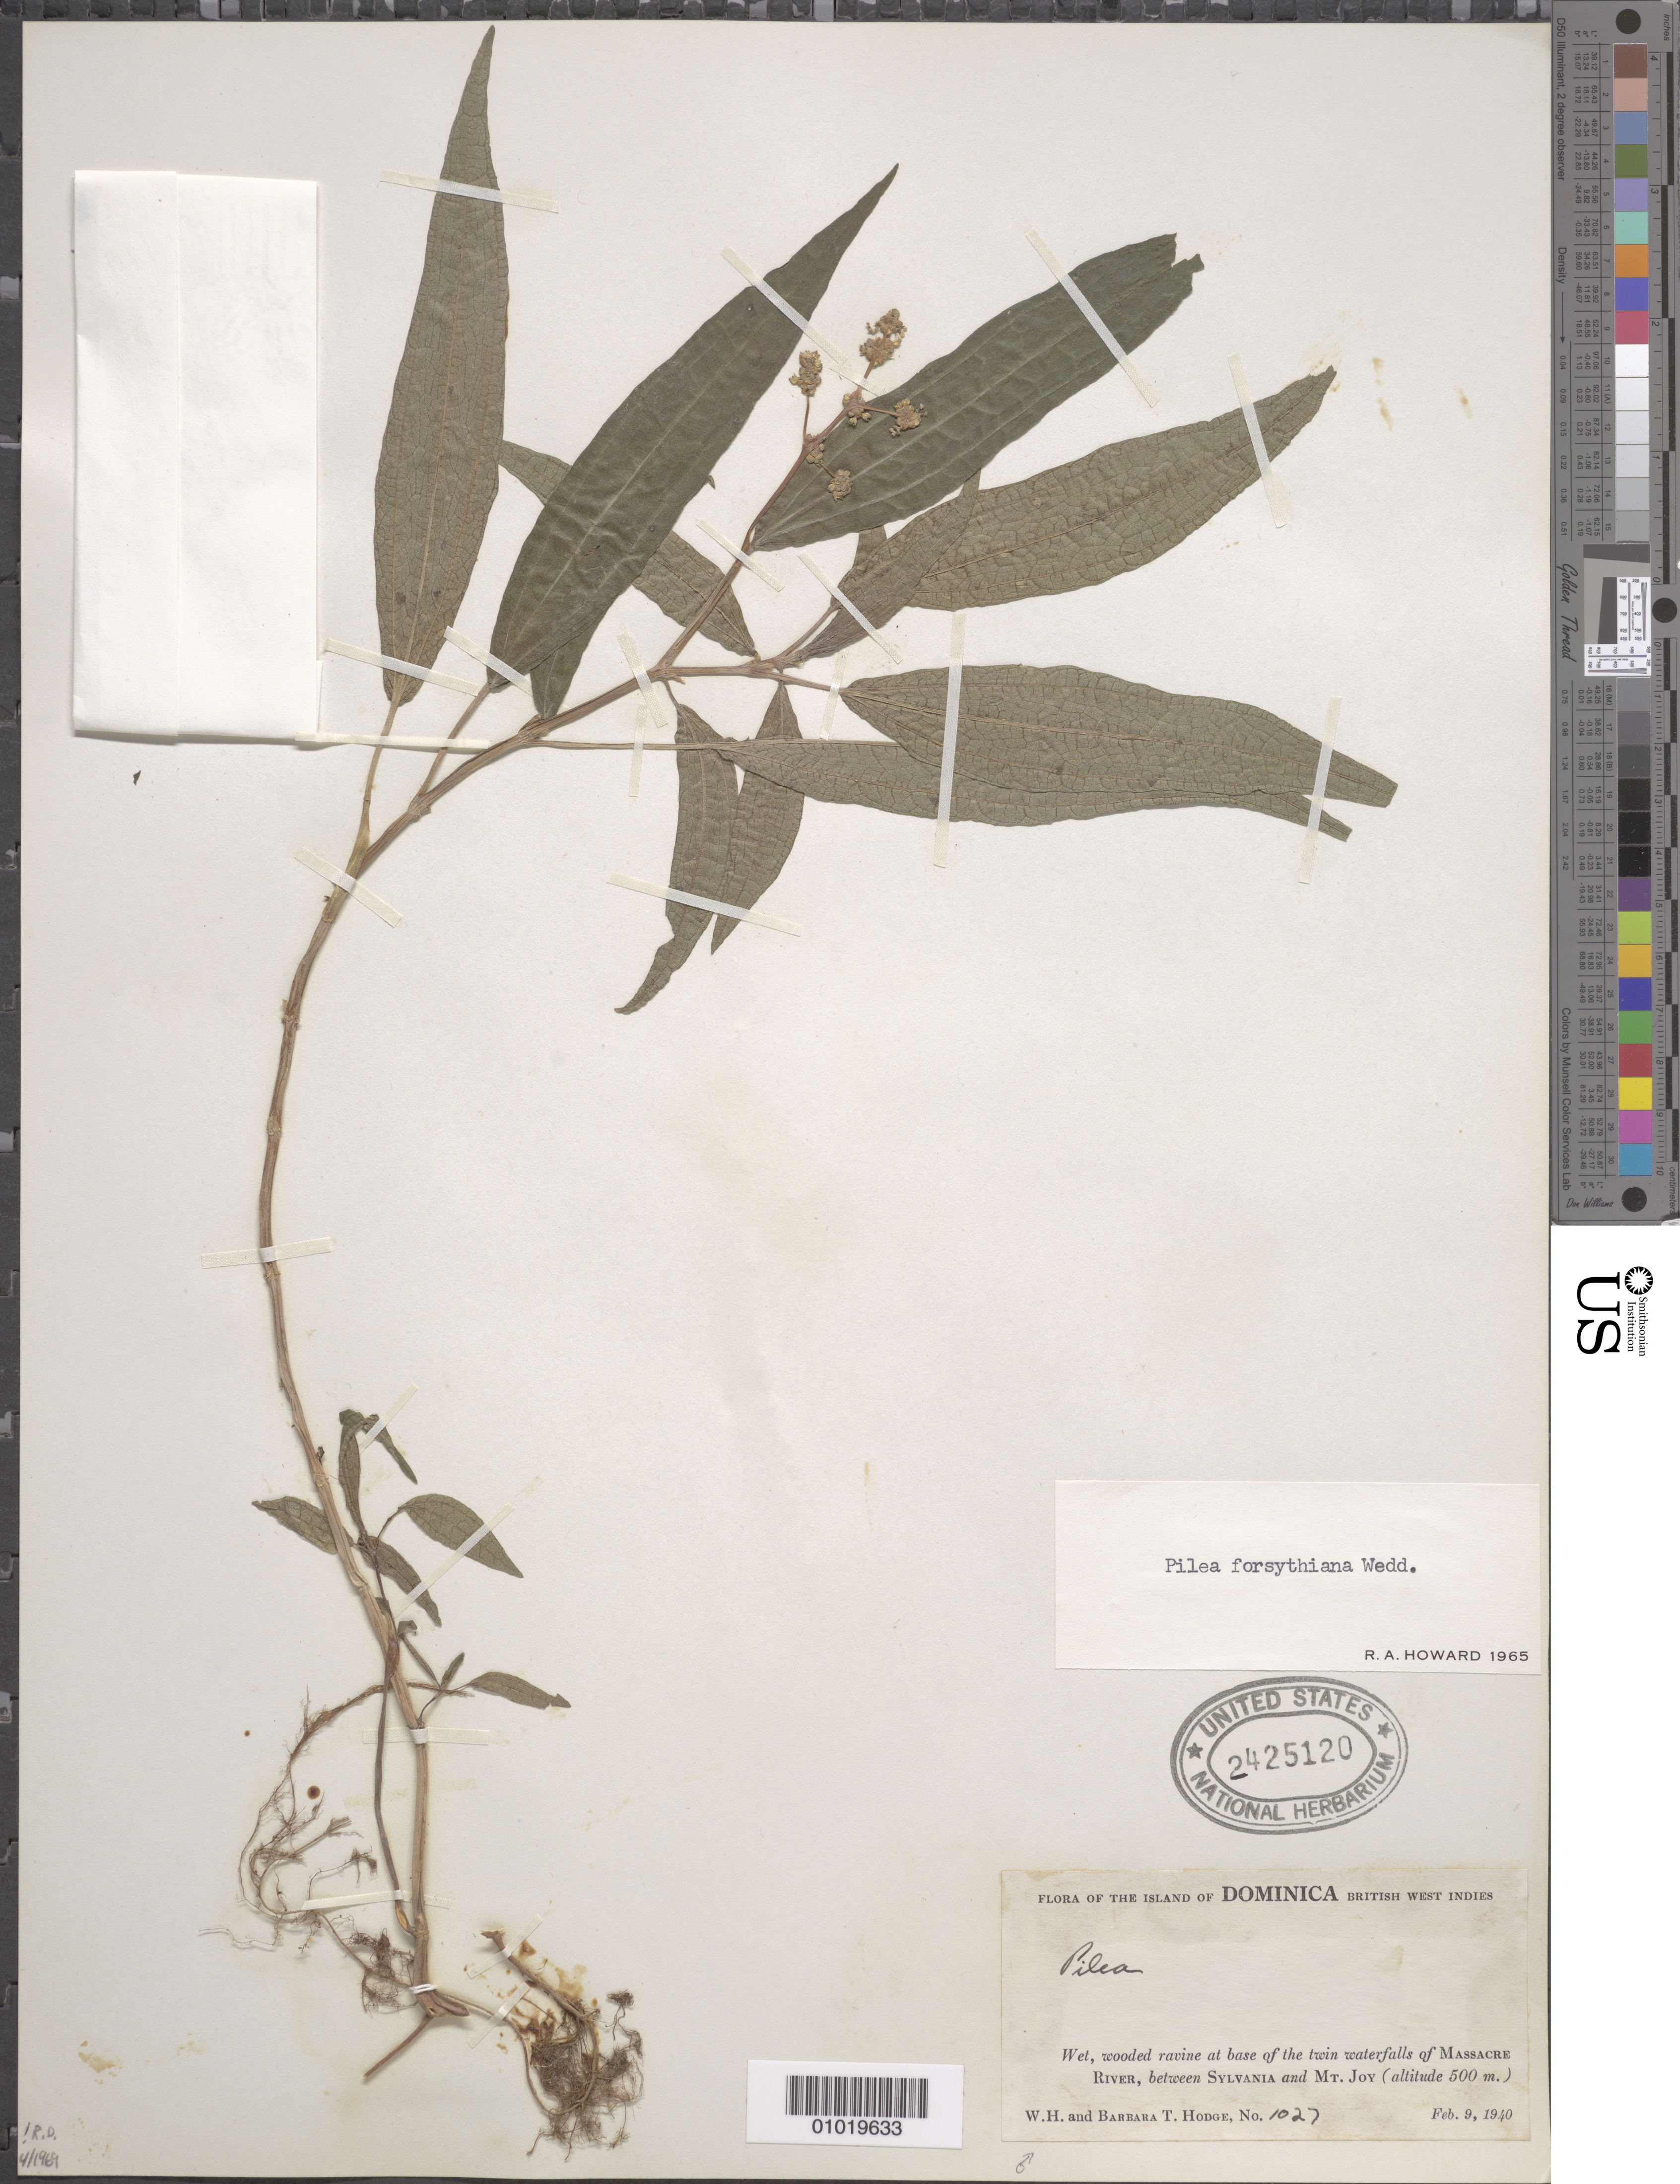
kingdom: Plantae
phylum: Tracheophyta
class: Magnoliopsida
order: Rosales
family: Urticaceae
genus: Pilea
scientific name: Pilea forsythiana var. forsythiana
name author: Wedd.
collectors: W. Hodge & B. Hodge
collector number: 1027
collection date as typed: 09 Feb 1940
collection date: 1940-02-09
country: Dominica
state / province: St. Paul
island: Dominica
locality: wet, wooded ravine at base of twin waterfalls of Massacre River, between Sylvania and Mt. Joy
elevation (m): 500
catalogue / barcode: US 2425120